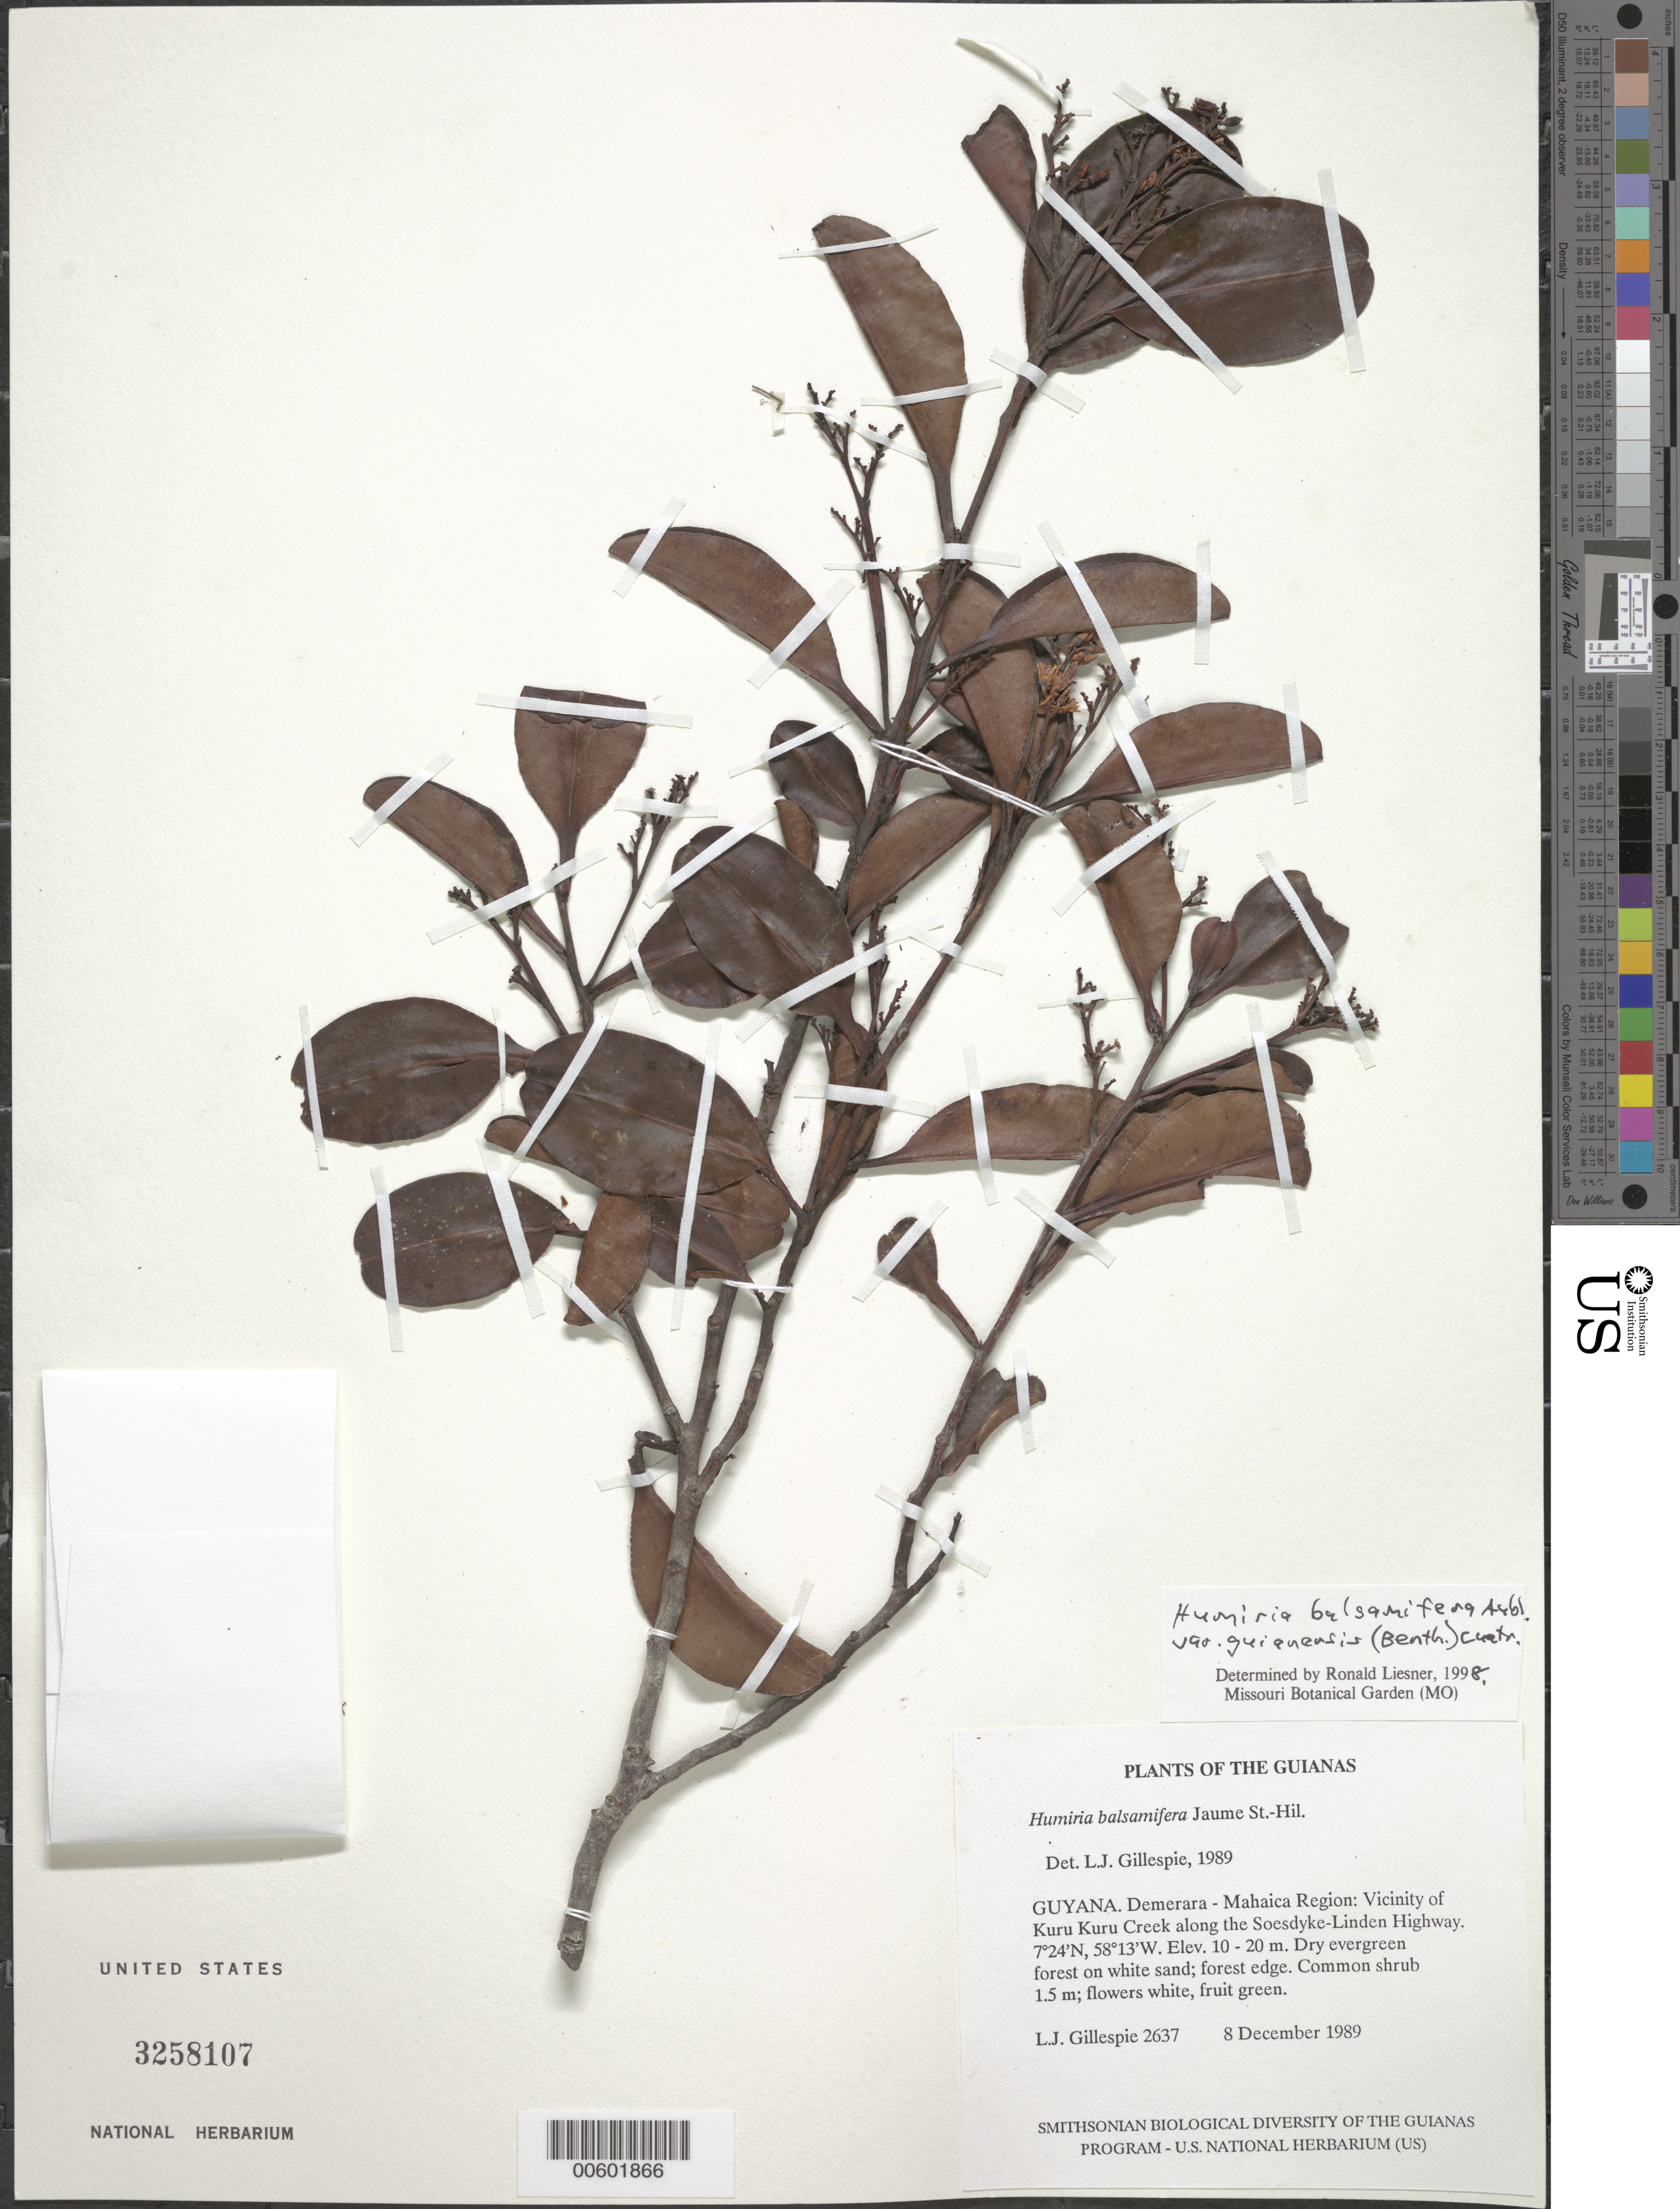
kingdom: Plantae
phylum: Tracheophyta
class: Magnoliopsida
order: Malpighiales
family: Humiriaceae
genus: Humiria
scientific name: Humiria balsamifera var. guianensis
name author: (Benth.) Cuatrec.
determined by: Liesner, R. L.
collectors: L. J. Gillespie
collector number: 2637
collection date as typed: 8 December 1989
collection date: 1989-12-08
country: Guyana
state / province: Demerara-Mahaica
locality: Vicinity of Kuru Kuru Creek along the Soesdyke-Linden Highway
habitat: Dry evergreen forest on white sand; forest edge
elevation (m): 10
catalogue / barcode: US 3258107